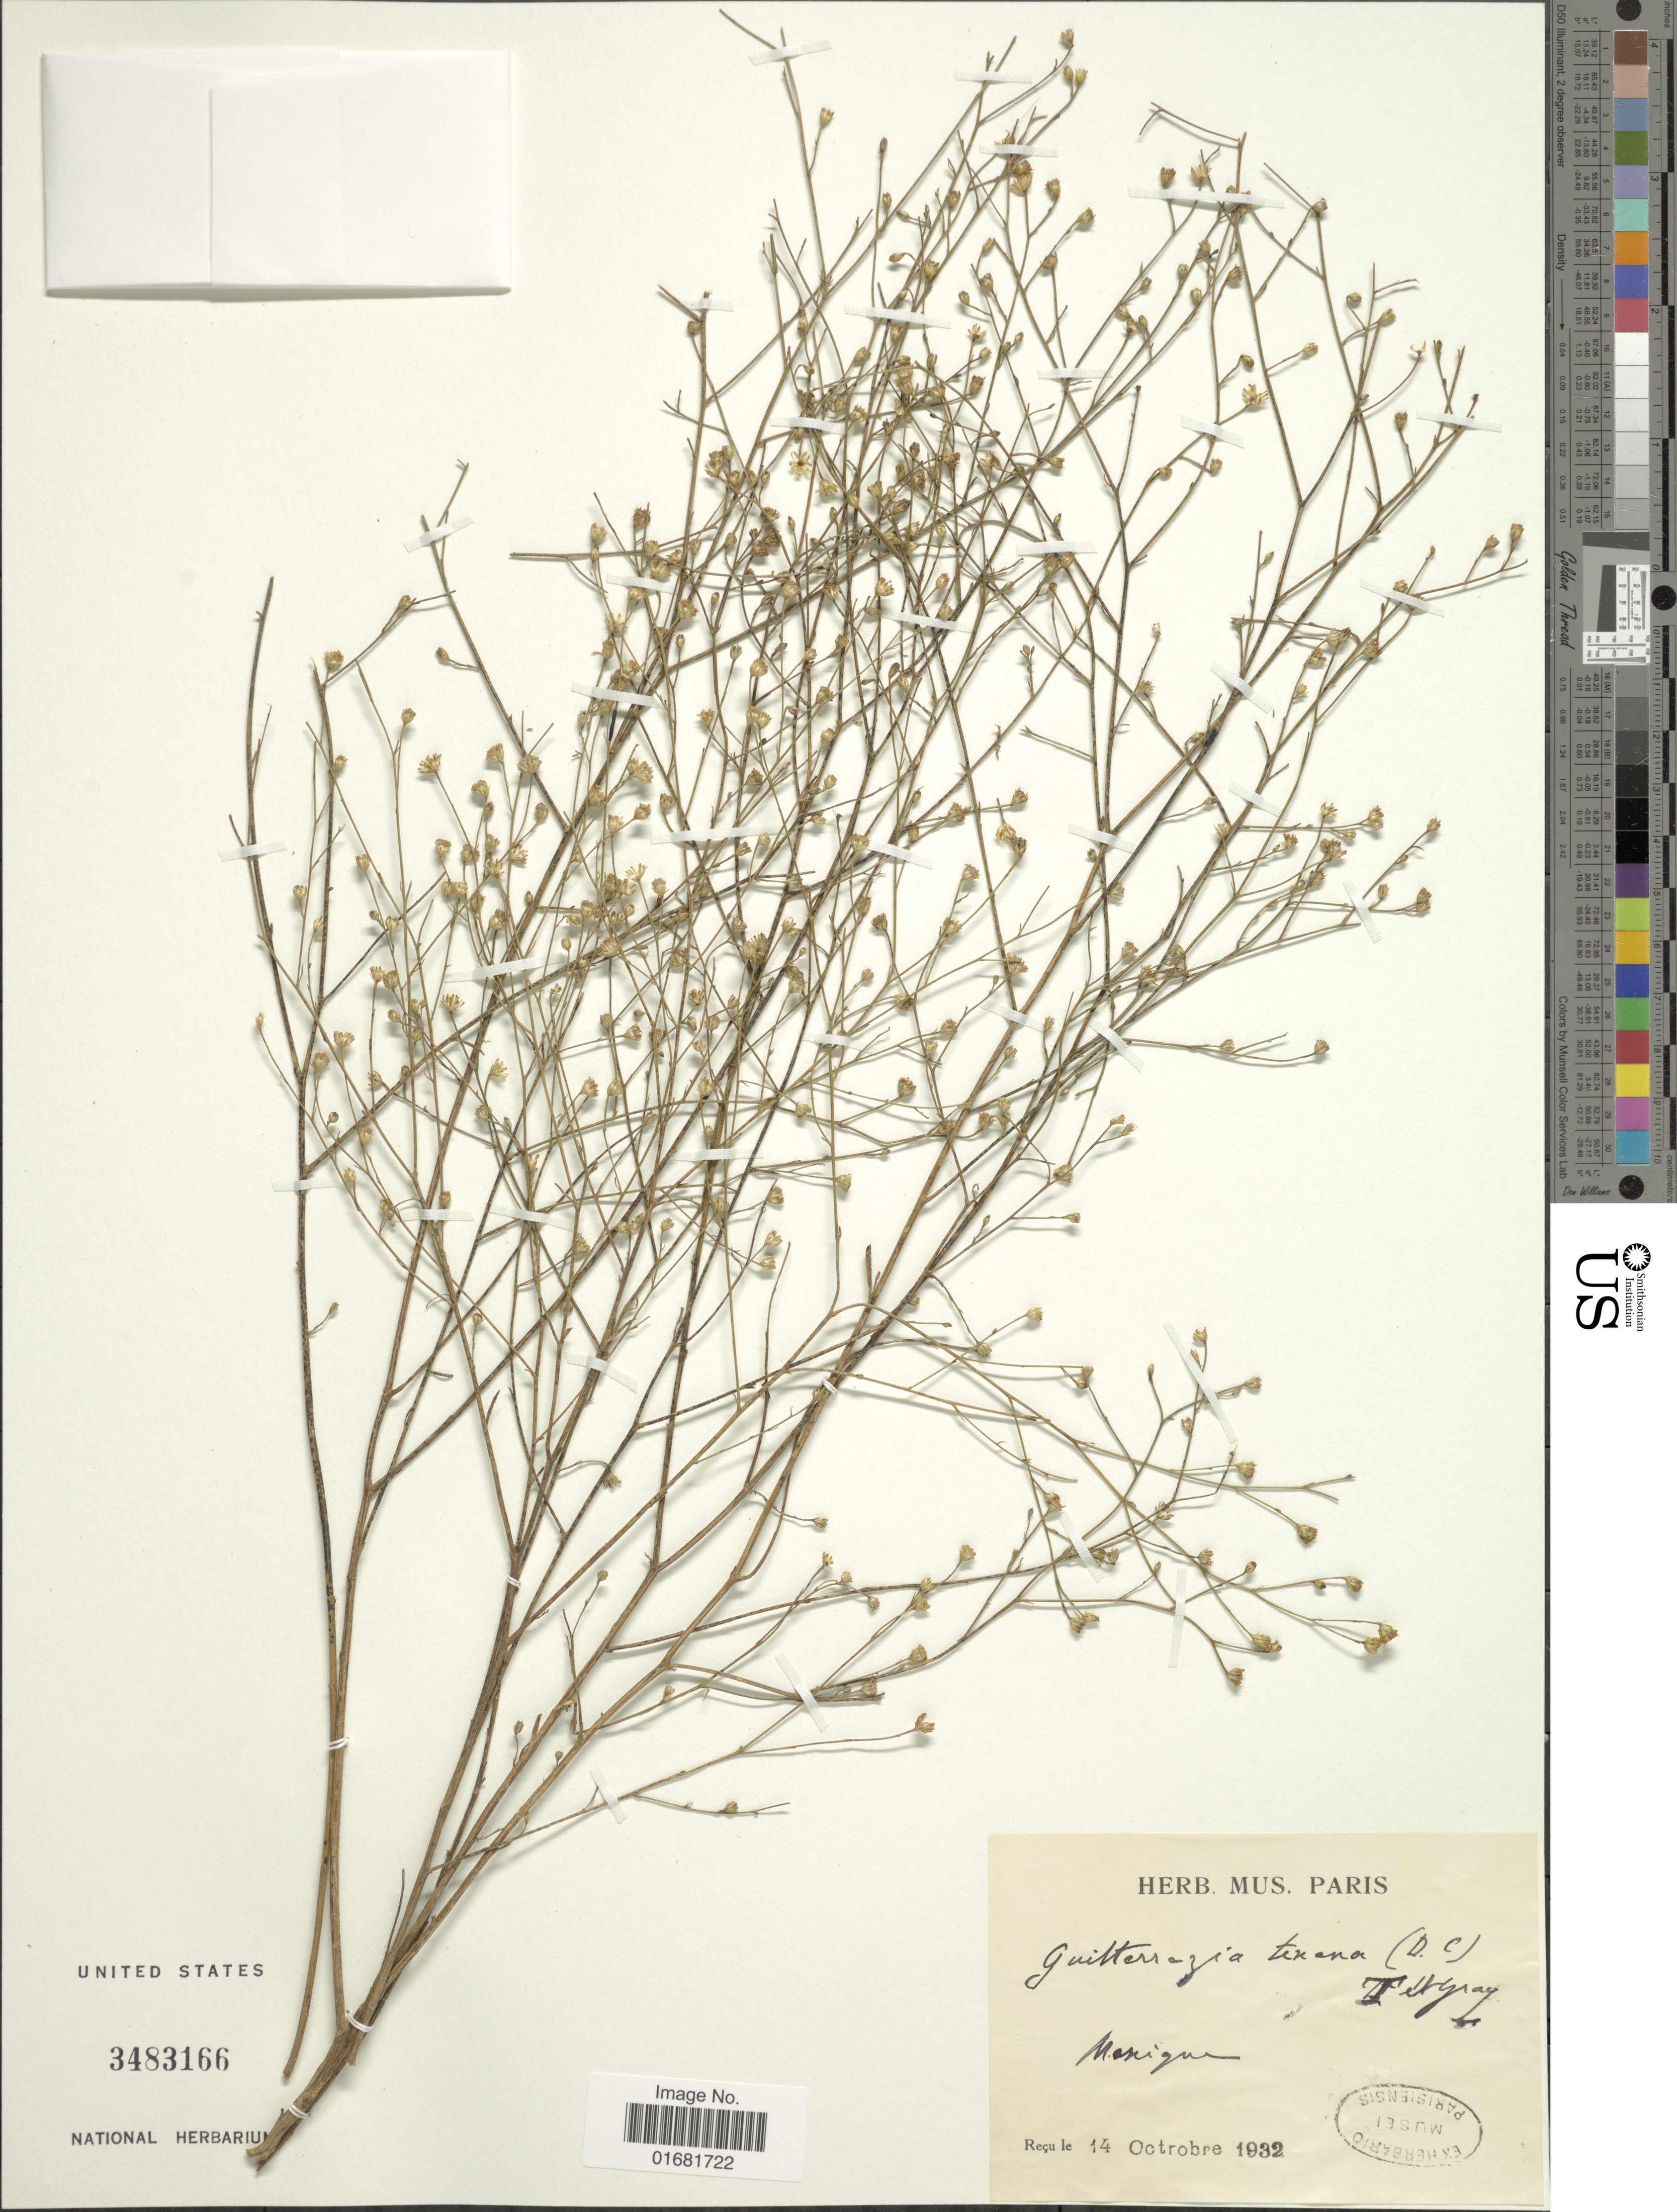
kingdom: Plantae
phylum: Tracheophyta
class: Magnoliopsida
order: Asterales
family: Asteraceae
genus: Gutierrezia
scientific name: Gutierrezia texana var. glutinosa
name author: (S. Schauer) M.A. Lane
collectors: ex herb. Mus. Paris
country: Mexico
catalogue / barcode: US 3483166